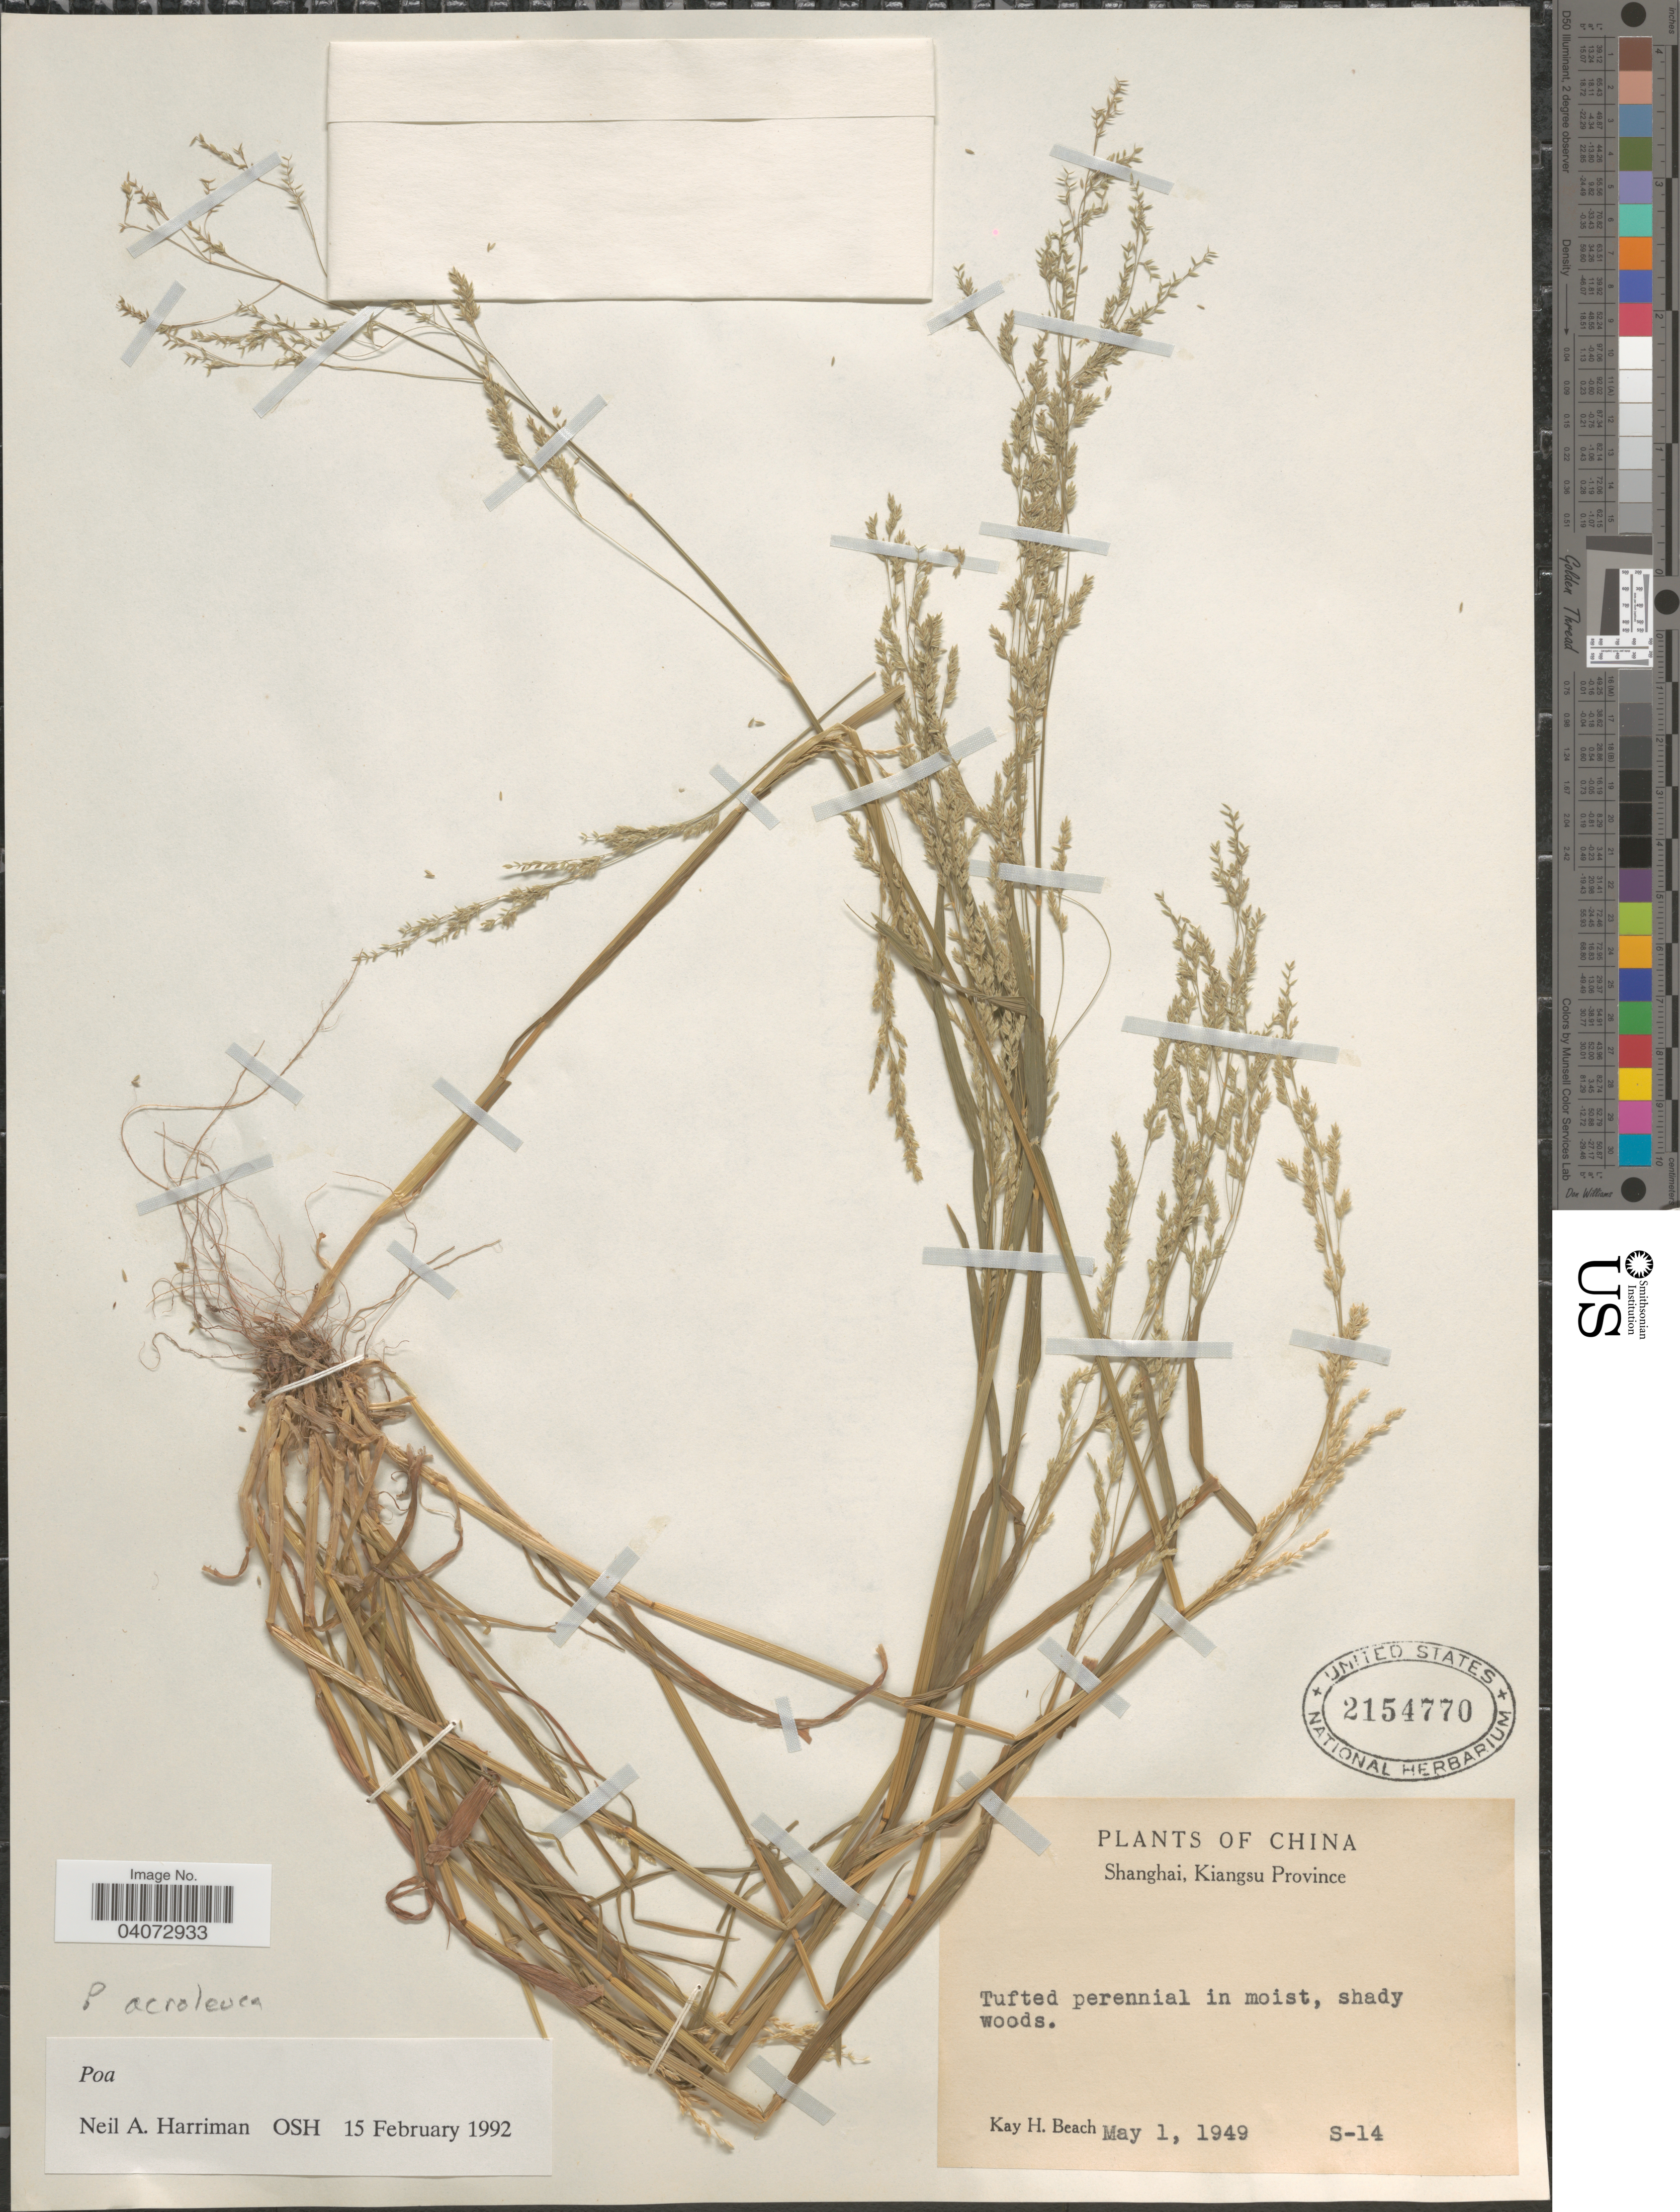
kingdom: Plantae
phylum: Tracheophyta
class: Liliopsida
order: Poales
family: Poaceae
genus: Poa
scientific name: Poa acroleuca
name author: Steud.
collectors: K. H. Beach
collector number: S-14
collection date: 1949-05-01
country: China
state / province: Jiangsu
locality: Shanghai, Kiangsu Province.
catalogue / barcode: US 2154770